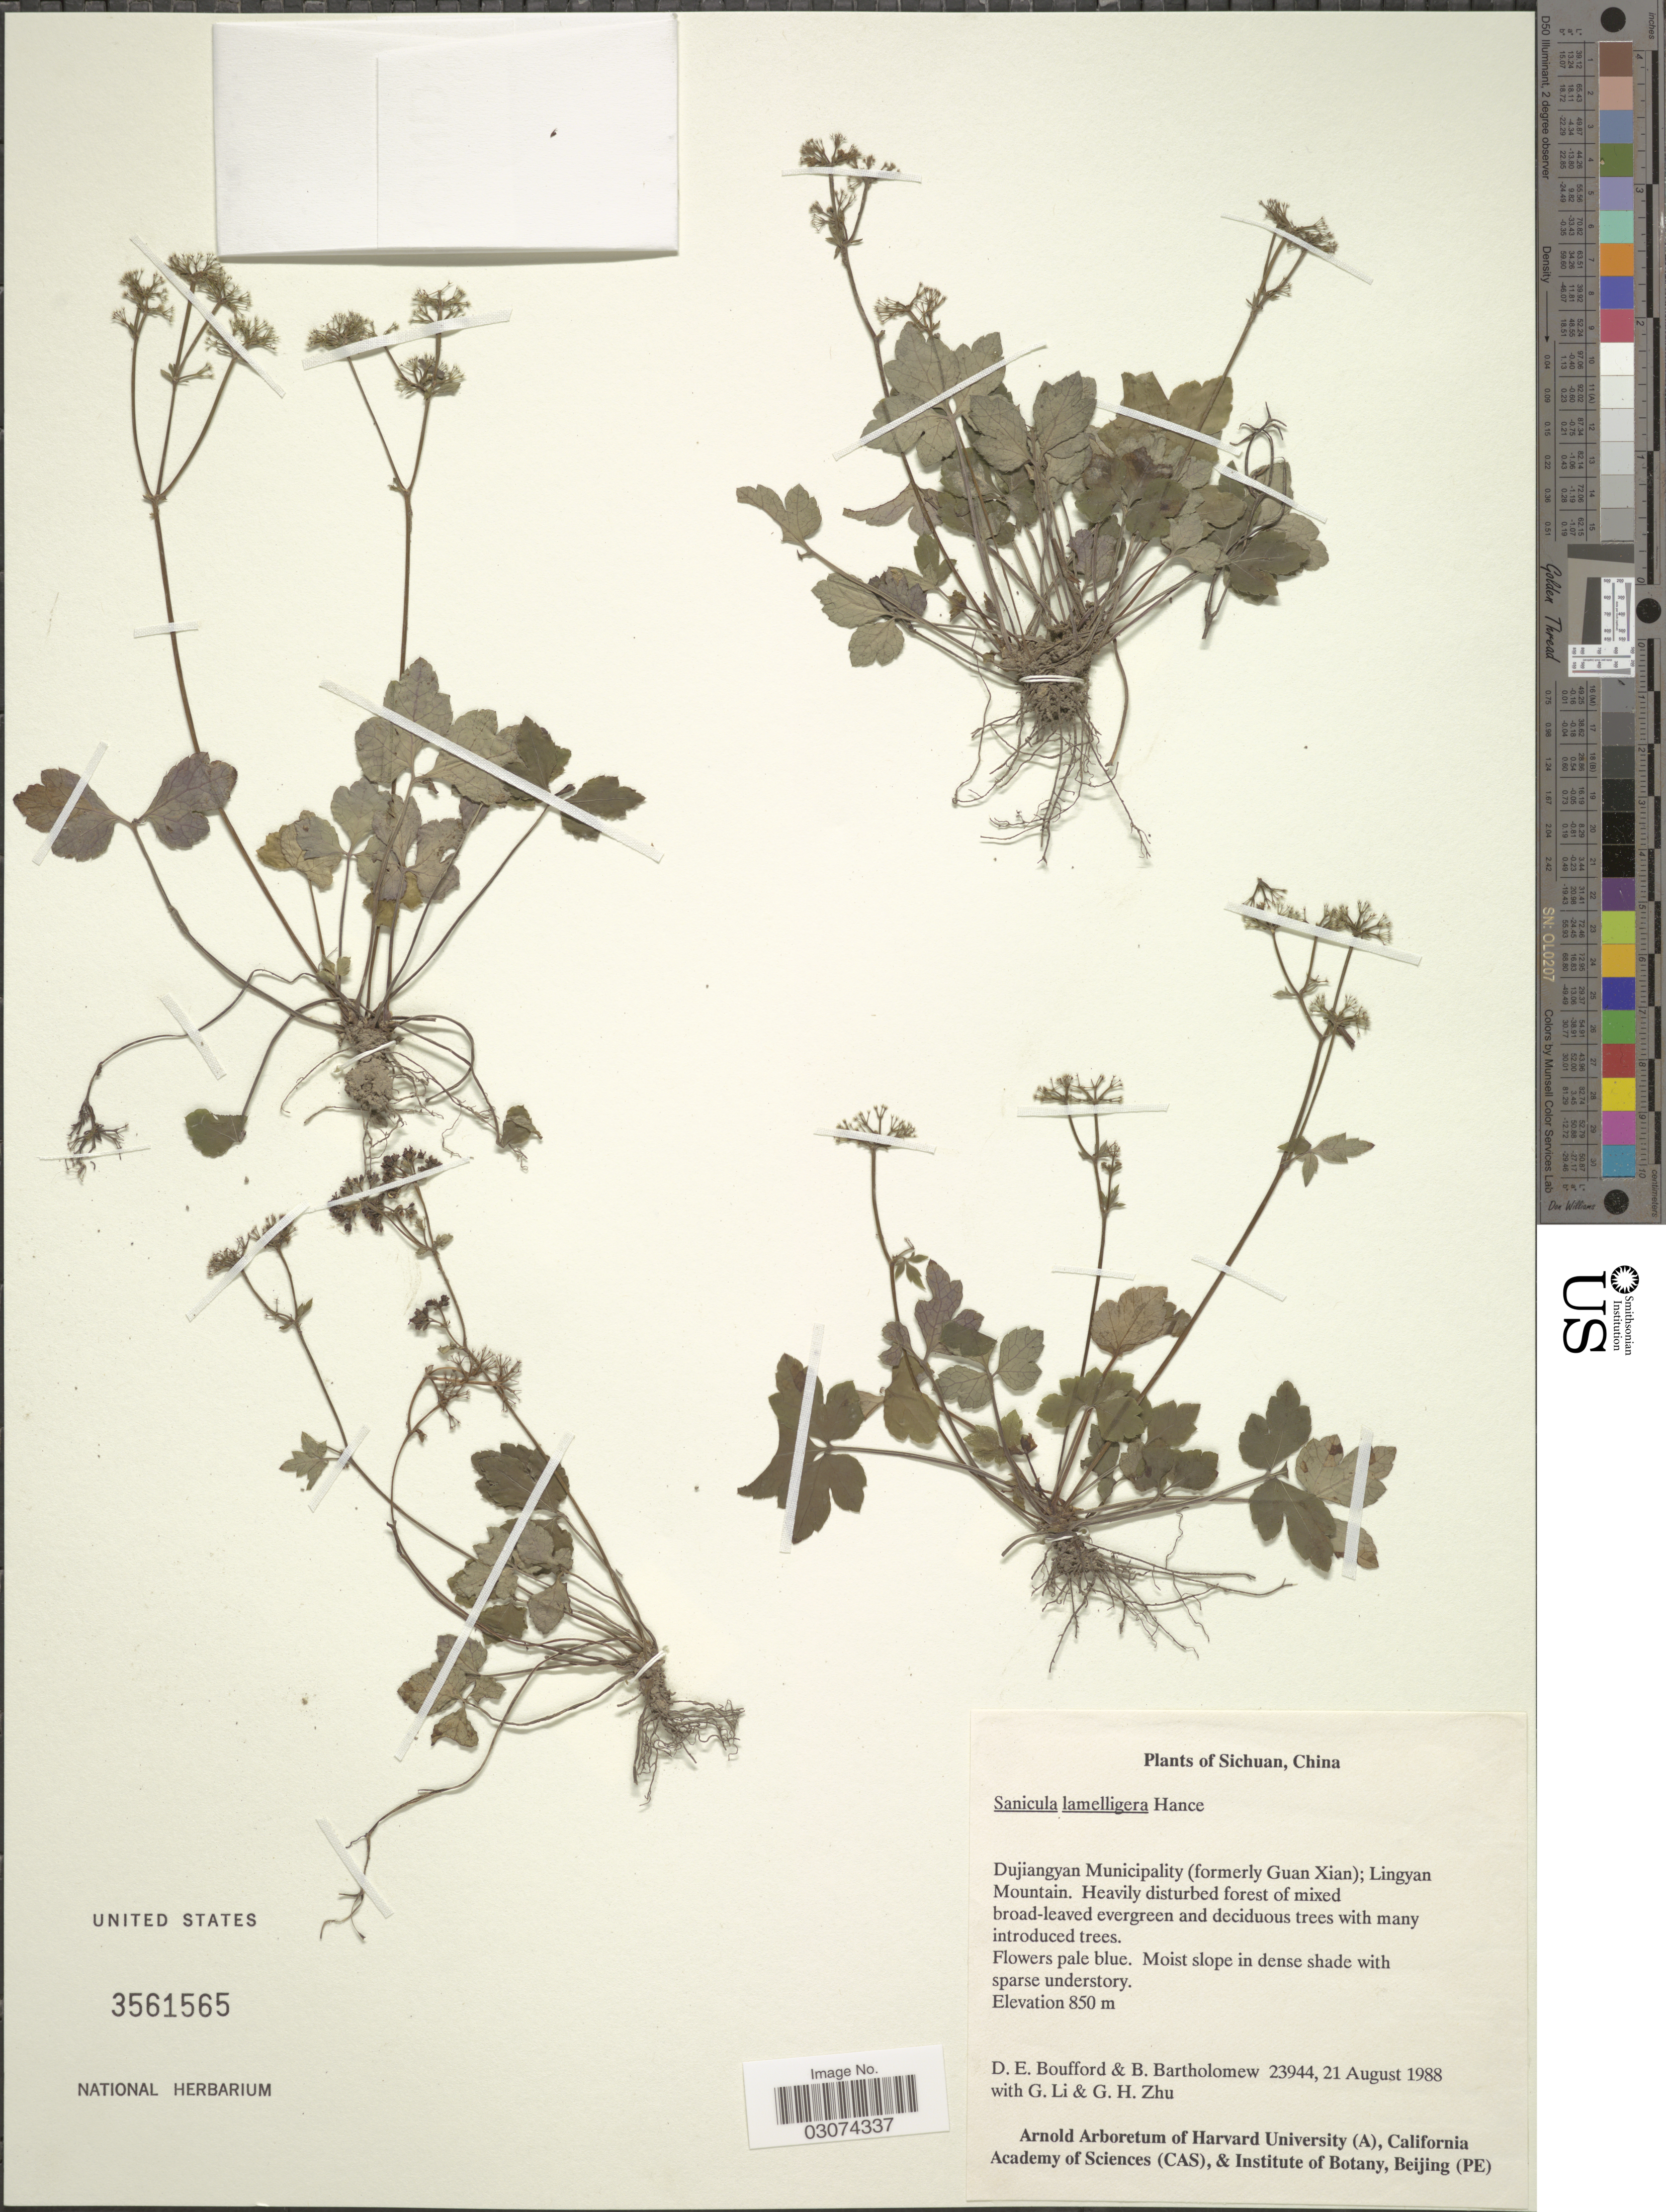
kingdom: Plantae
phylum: Tracheophyta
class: Magnoliopsida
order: Apiales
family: Apiaceae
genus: Sanicula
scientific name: Sanicula lamelligera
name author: Hance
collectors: D. E. Boufford, B. Bartholomew, G. Li & G. H. Zhu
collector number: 23944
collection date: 1988-08-21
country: China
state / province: Sichuan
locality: Dujiangyan Municipality (formerly Guan Xian); Lingyan Mountain.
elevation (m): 850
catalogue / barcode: US 3561565